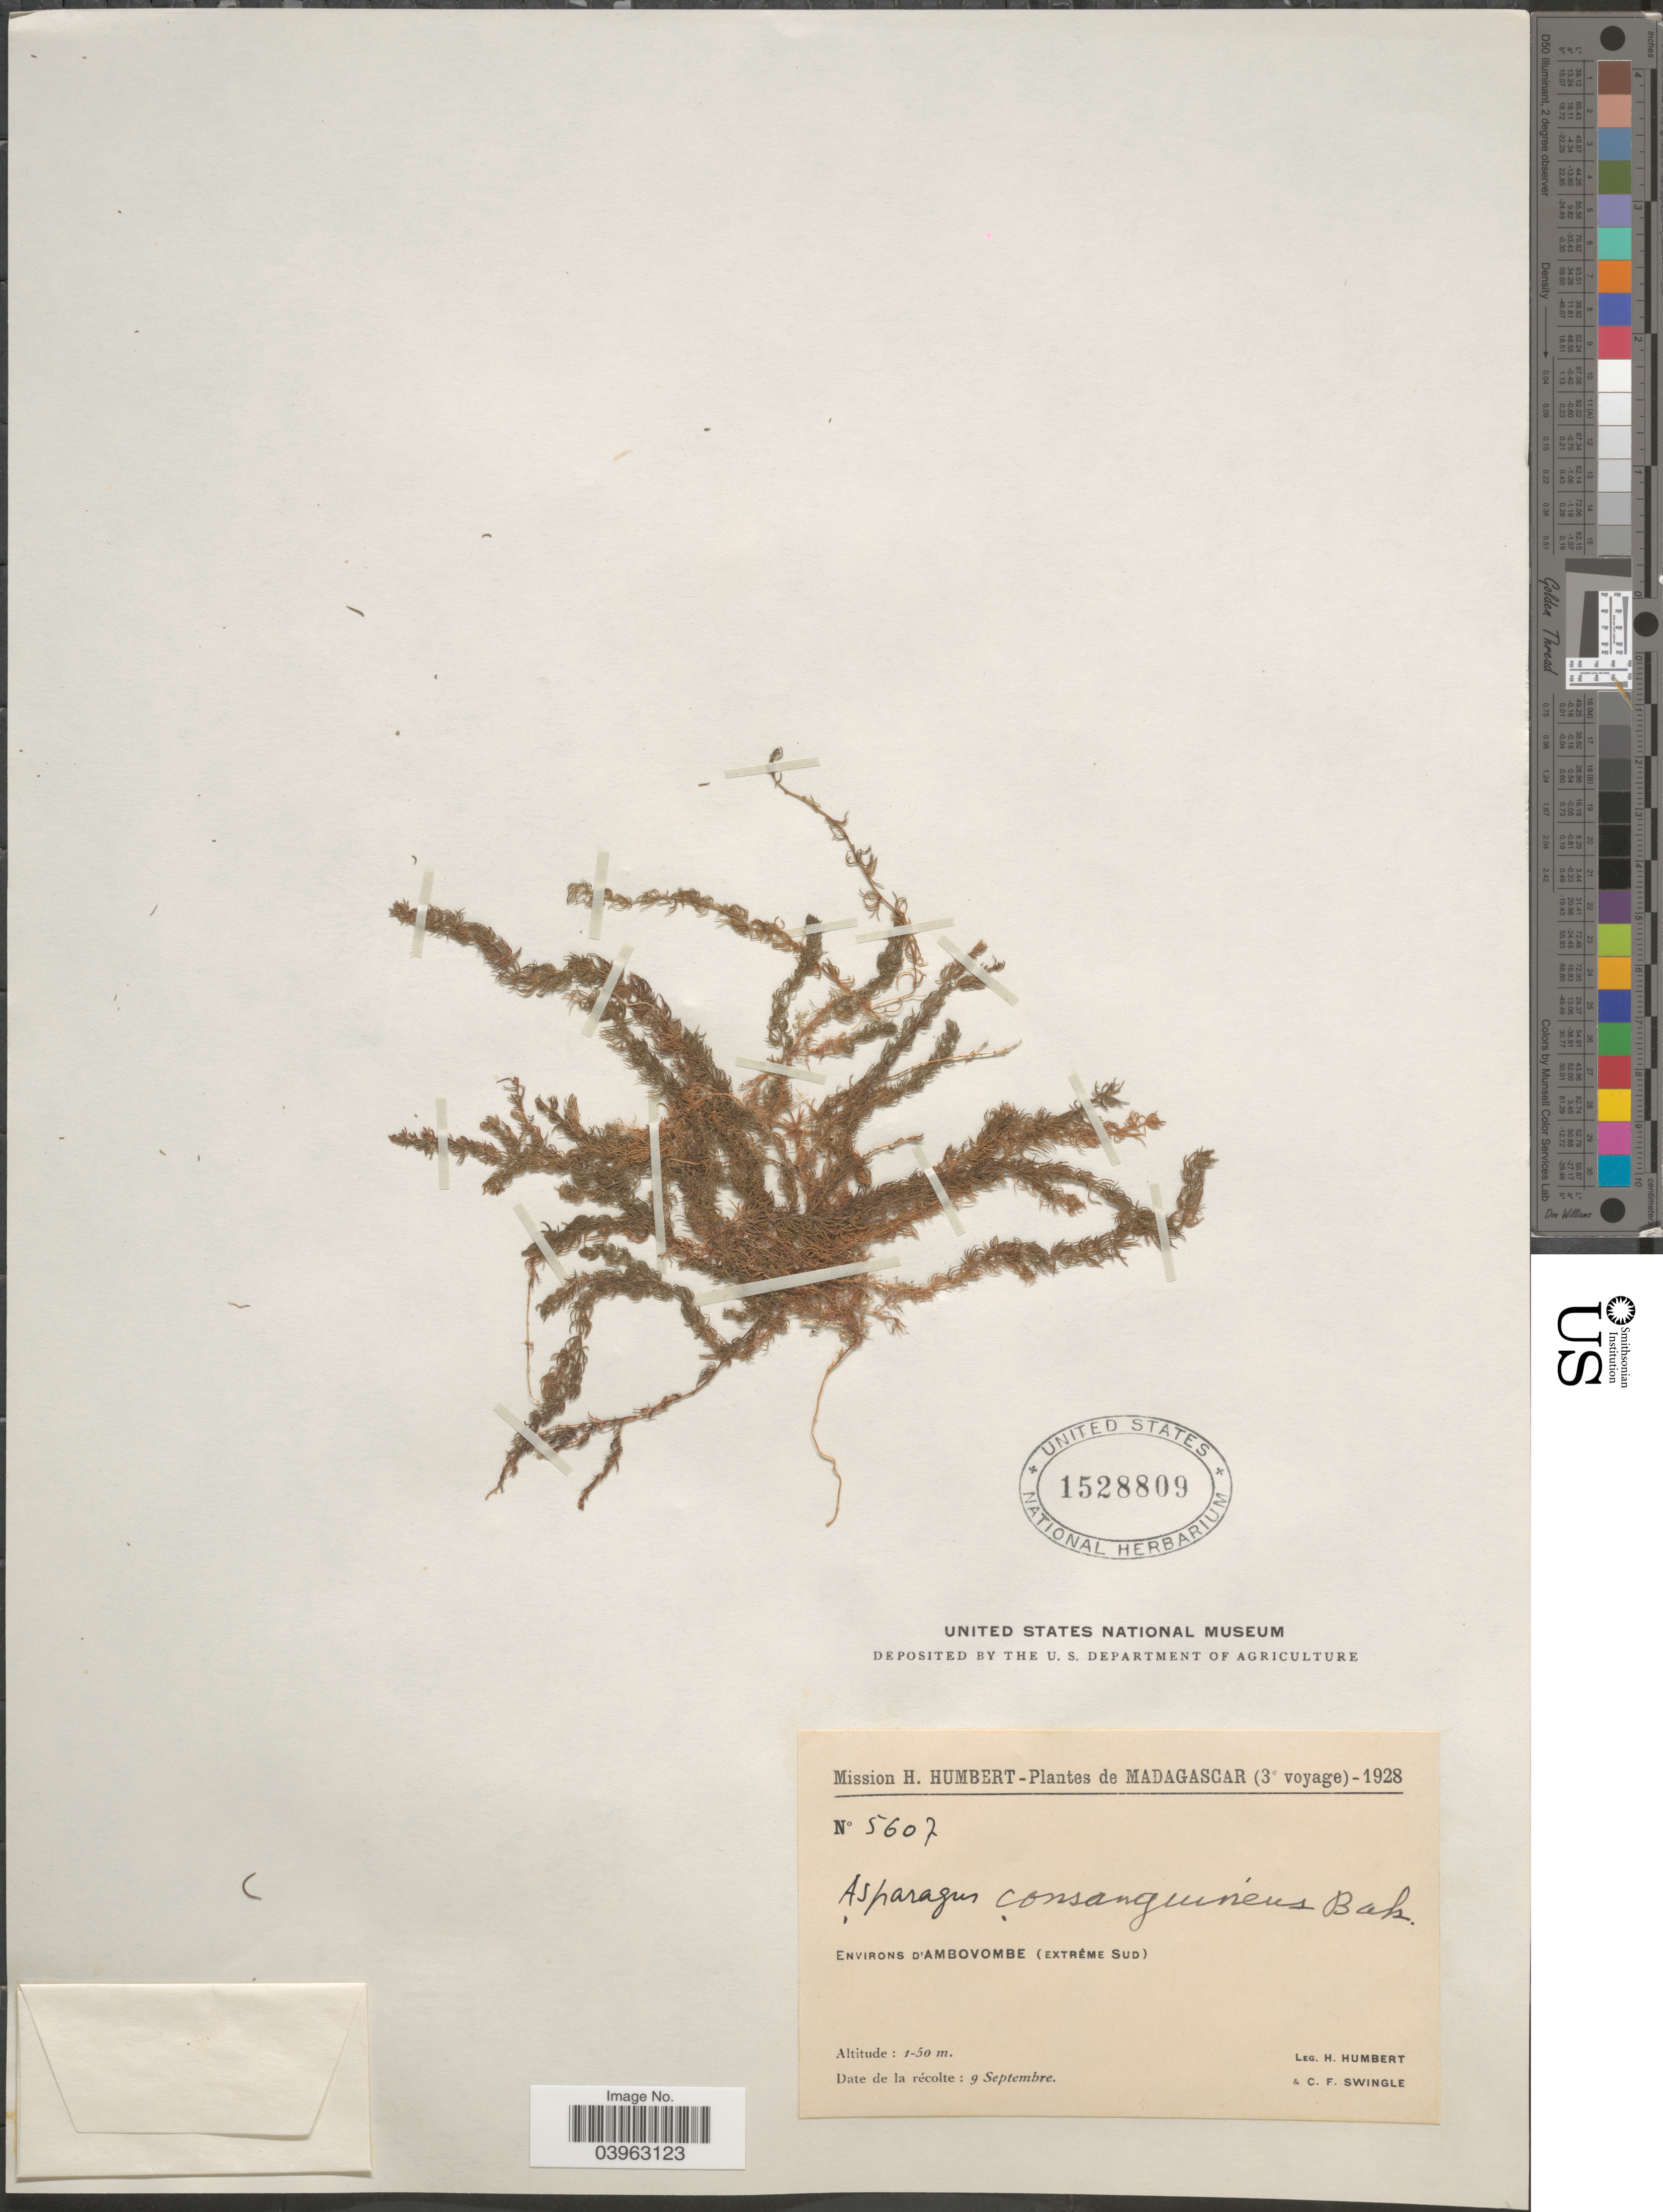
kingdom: Plantae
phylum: Tracheophyta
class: Liliopsida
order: Asparagales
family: Asparagaceae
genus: Asparagus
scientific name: Asparagus consanguineus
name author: (Kunth) Baker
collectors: H. Humbert & C. Swingle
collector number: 5607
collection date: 1928-09-09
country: Madagascar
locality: Environs D'Ambovombe (Extréme Sud).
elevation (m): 1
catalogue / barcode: US 1528809